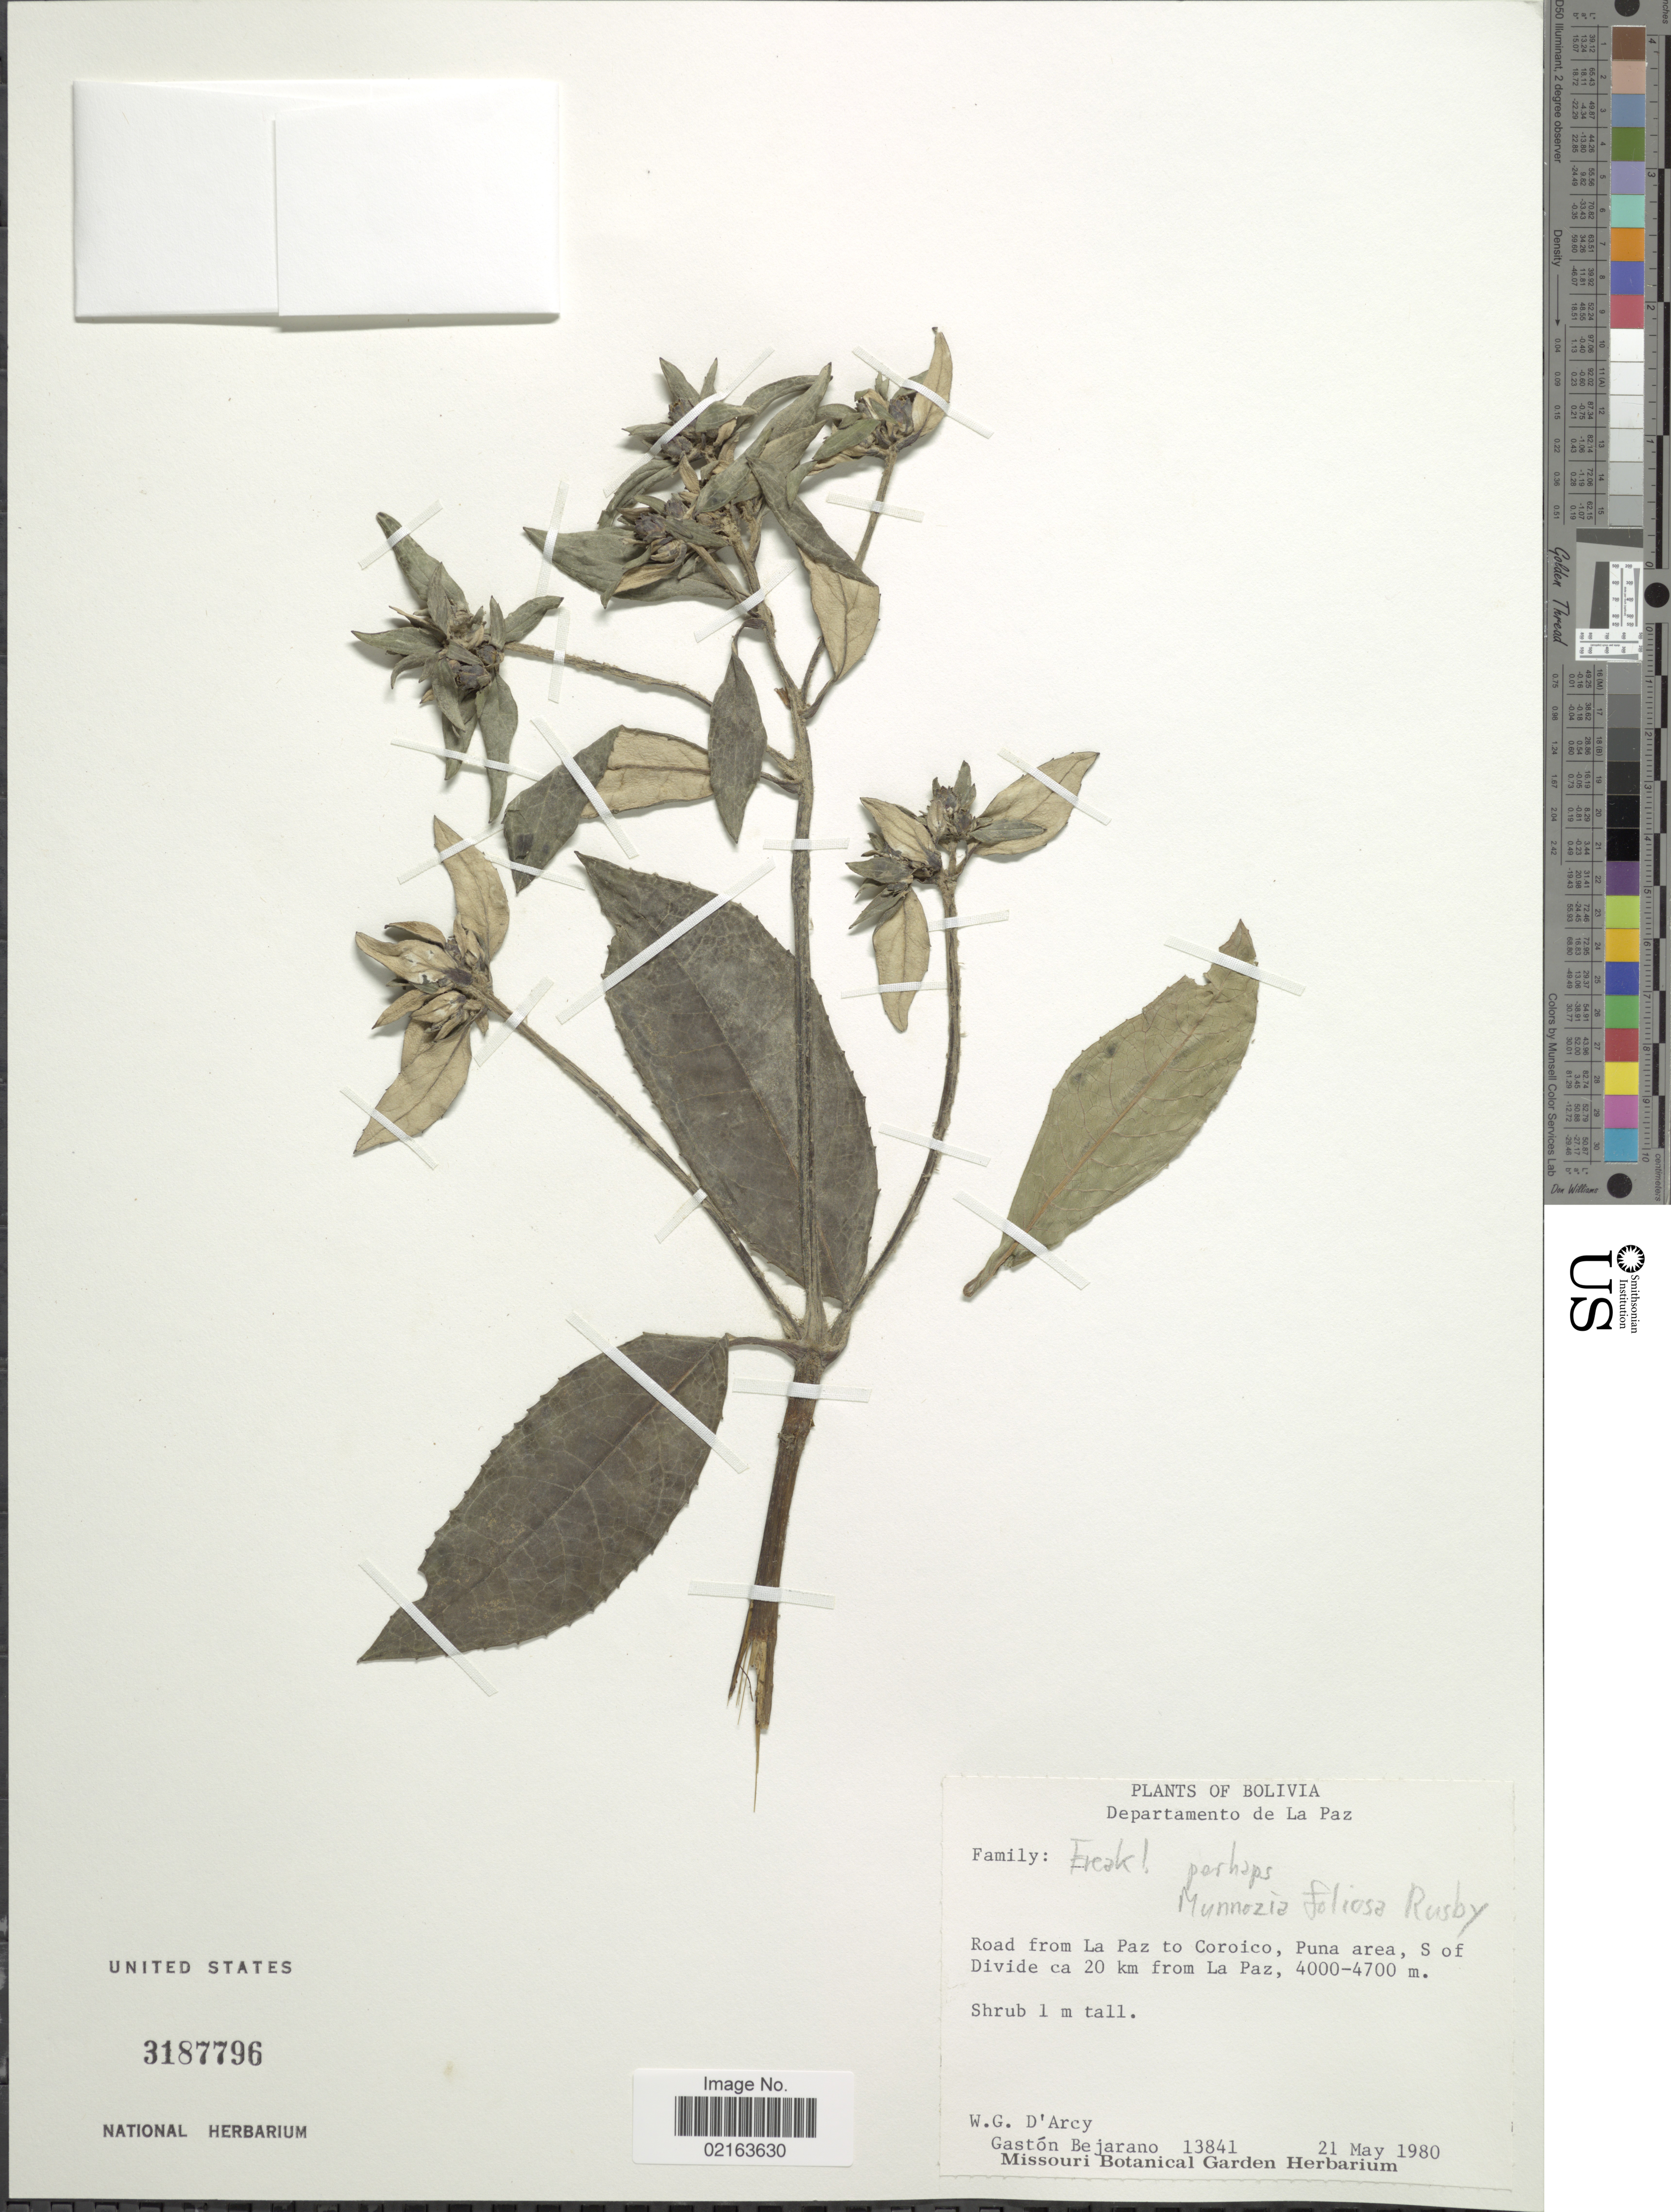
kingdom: Plantae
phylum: Tracheophyta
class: Magnoliopsida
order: Asterales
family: Asteraceae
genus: Munnozia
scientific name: Munnozia foliosa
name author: Rusby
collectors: W. G. D'Arcy & G. Bejarano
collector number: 13841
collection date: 1980-05-21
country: Bolivia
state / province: La Paz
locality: Department de La Paz. Road from La Paz to Coroico, Puna area, S of Divide ca 20 km from La Paz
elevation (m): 4000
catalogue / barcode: US 3187796